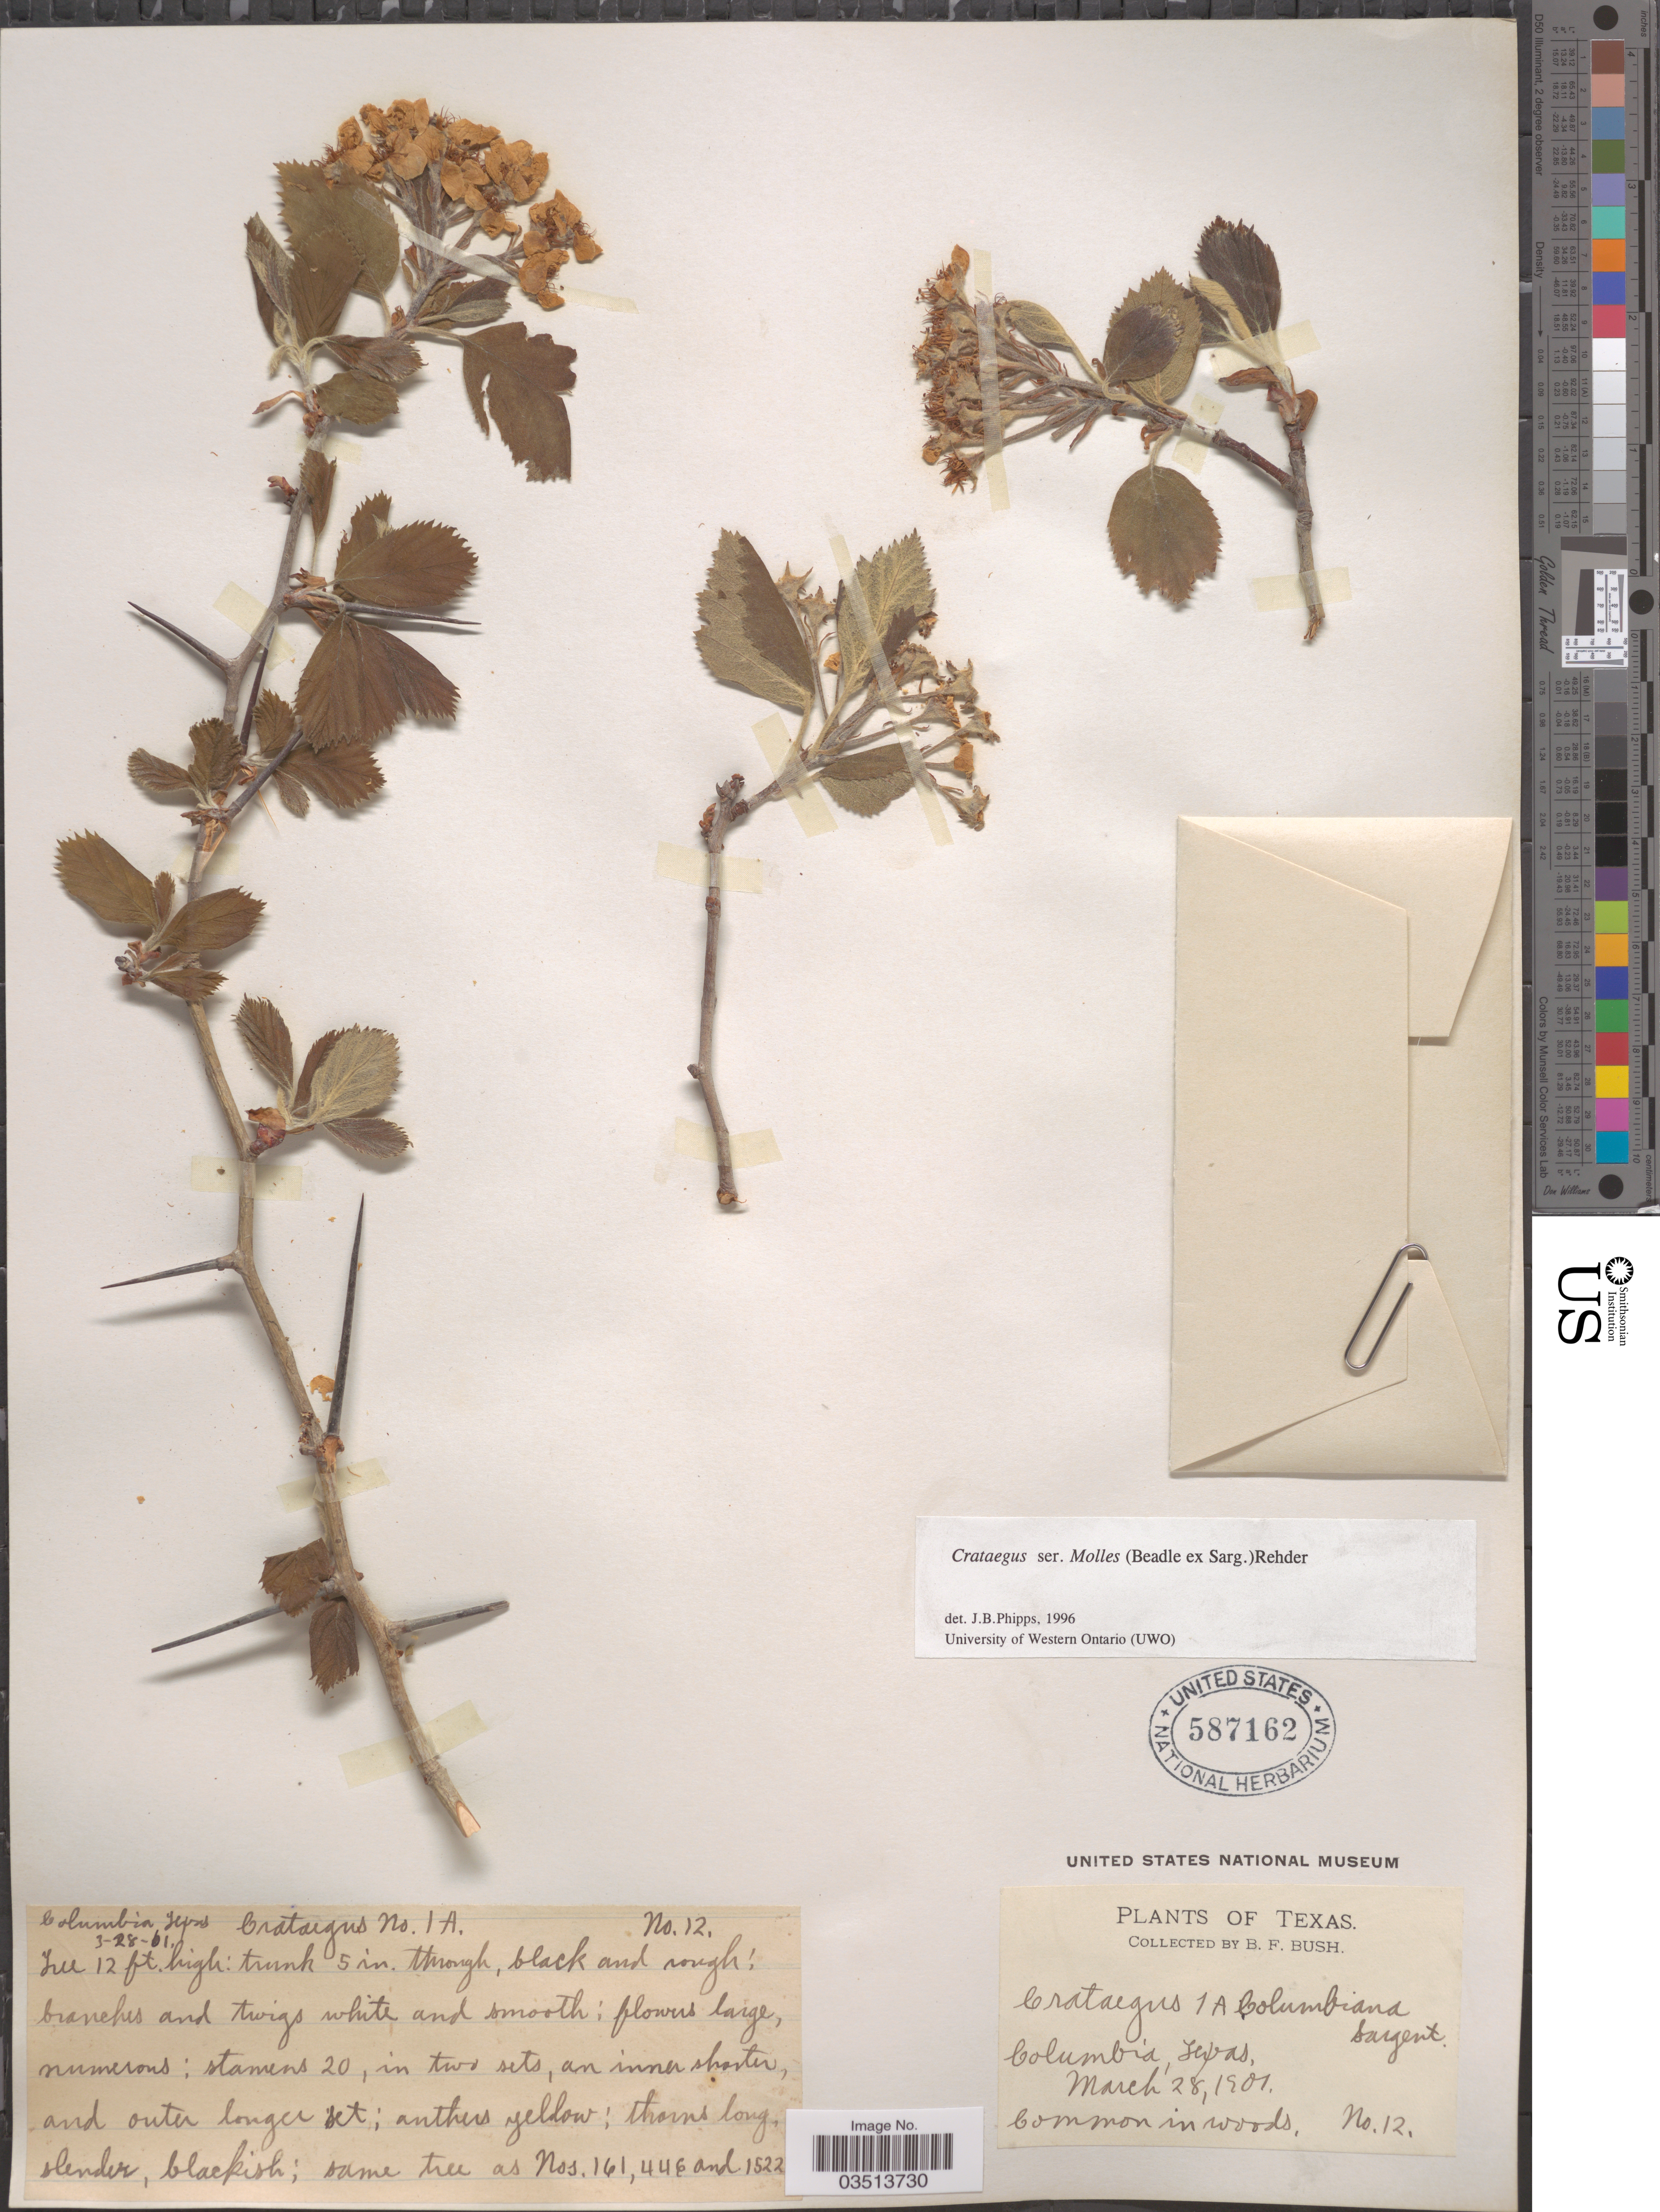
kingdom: Plantae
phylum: Tracheophyta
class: Magnoliopsida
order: Rosales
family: Rosaceae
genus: Crataegus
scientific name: Crataegus chrysocarpa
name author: Ashe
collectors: B. F. Bush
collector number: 12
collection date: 1901-03-28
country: United States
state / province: Texas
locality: Columbia.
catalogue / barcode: US 587162